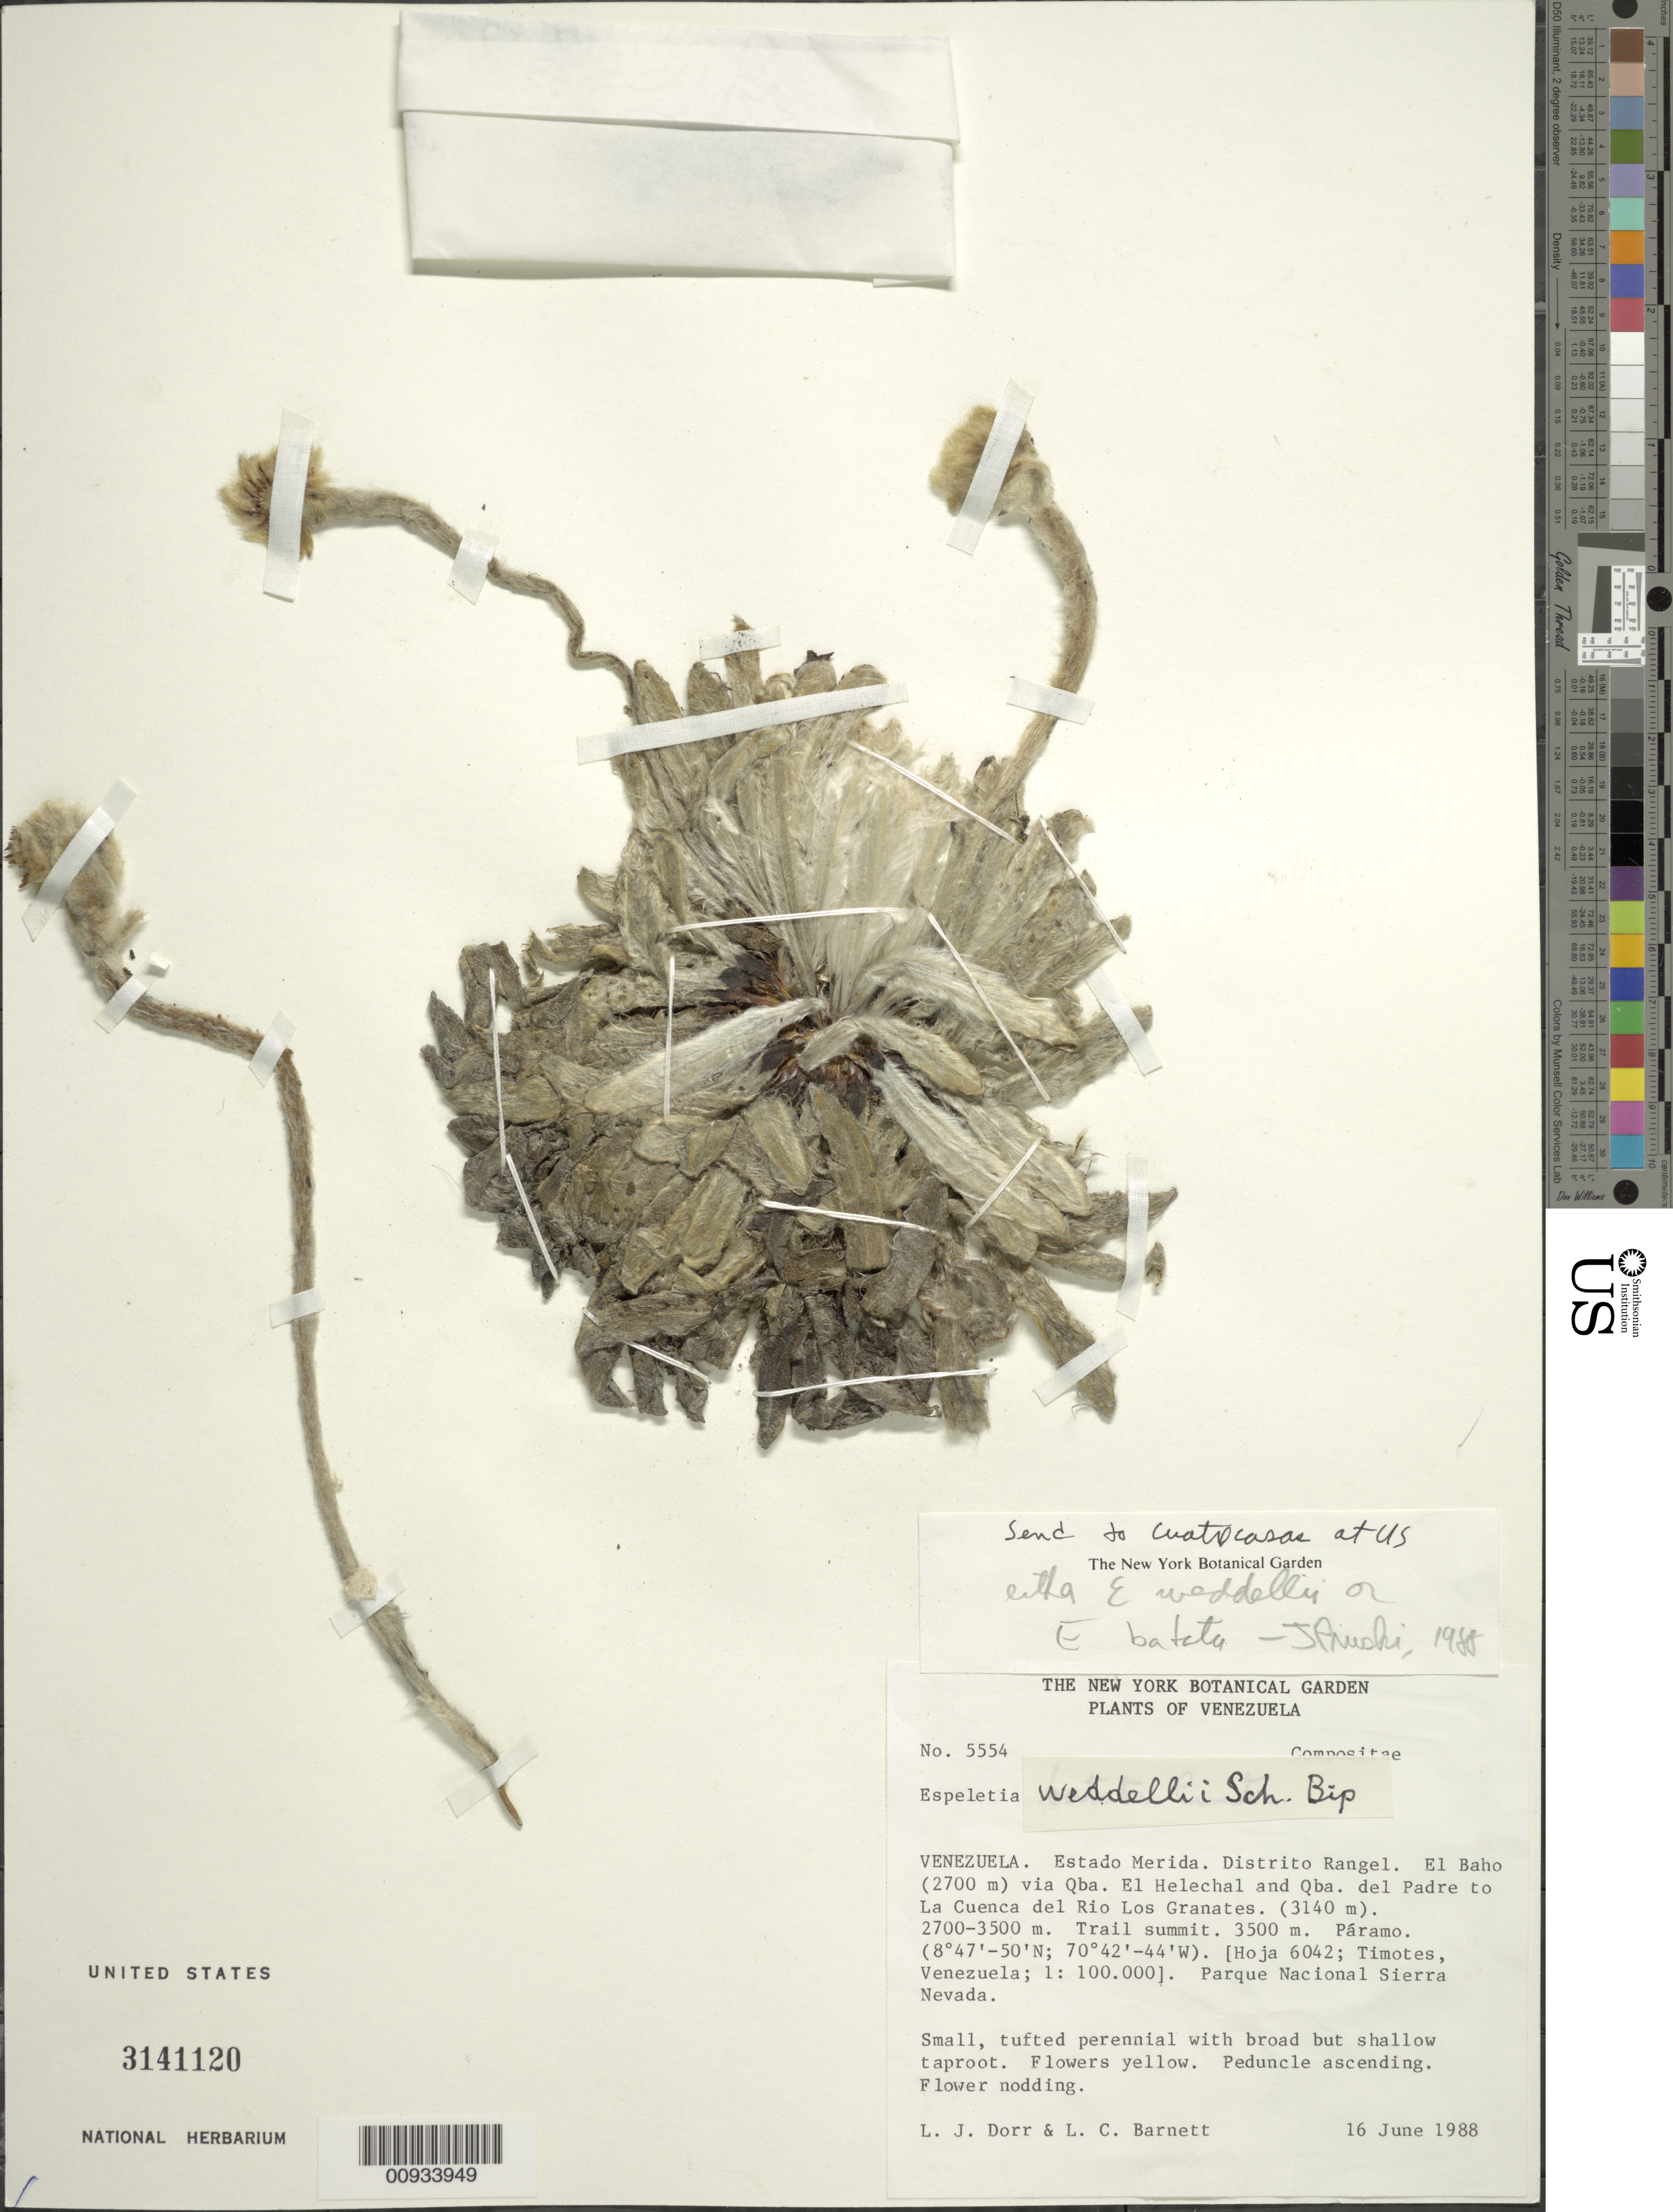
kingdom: Plantae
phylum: Tracheophyta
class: Magnoliopsida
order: Asterales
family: Asteraceae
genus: Espeletia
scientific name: Espeletia weddellii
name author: Sch. Bip. ex Wedd.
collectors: L. J. Dorr & L. C. Barnett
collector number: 5554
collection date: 1988-06-16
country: Venezuela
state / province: Mérida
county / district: Rangel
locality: El Baho via Qba. El Helechal and Qba. del Padre to La Cuenca del Rio Los Granates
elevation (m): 3500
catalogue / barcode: US 3141120